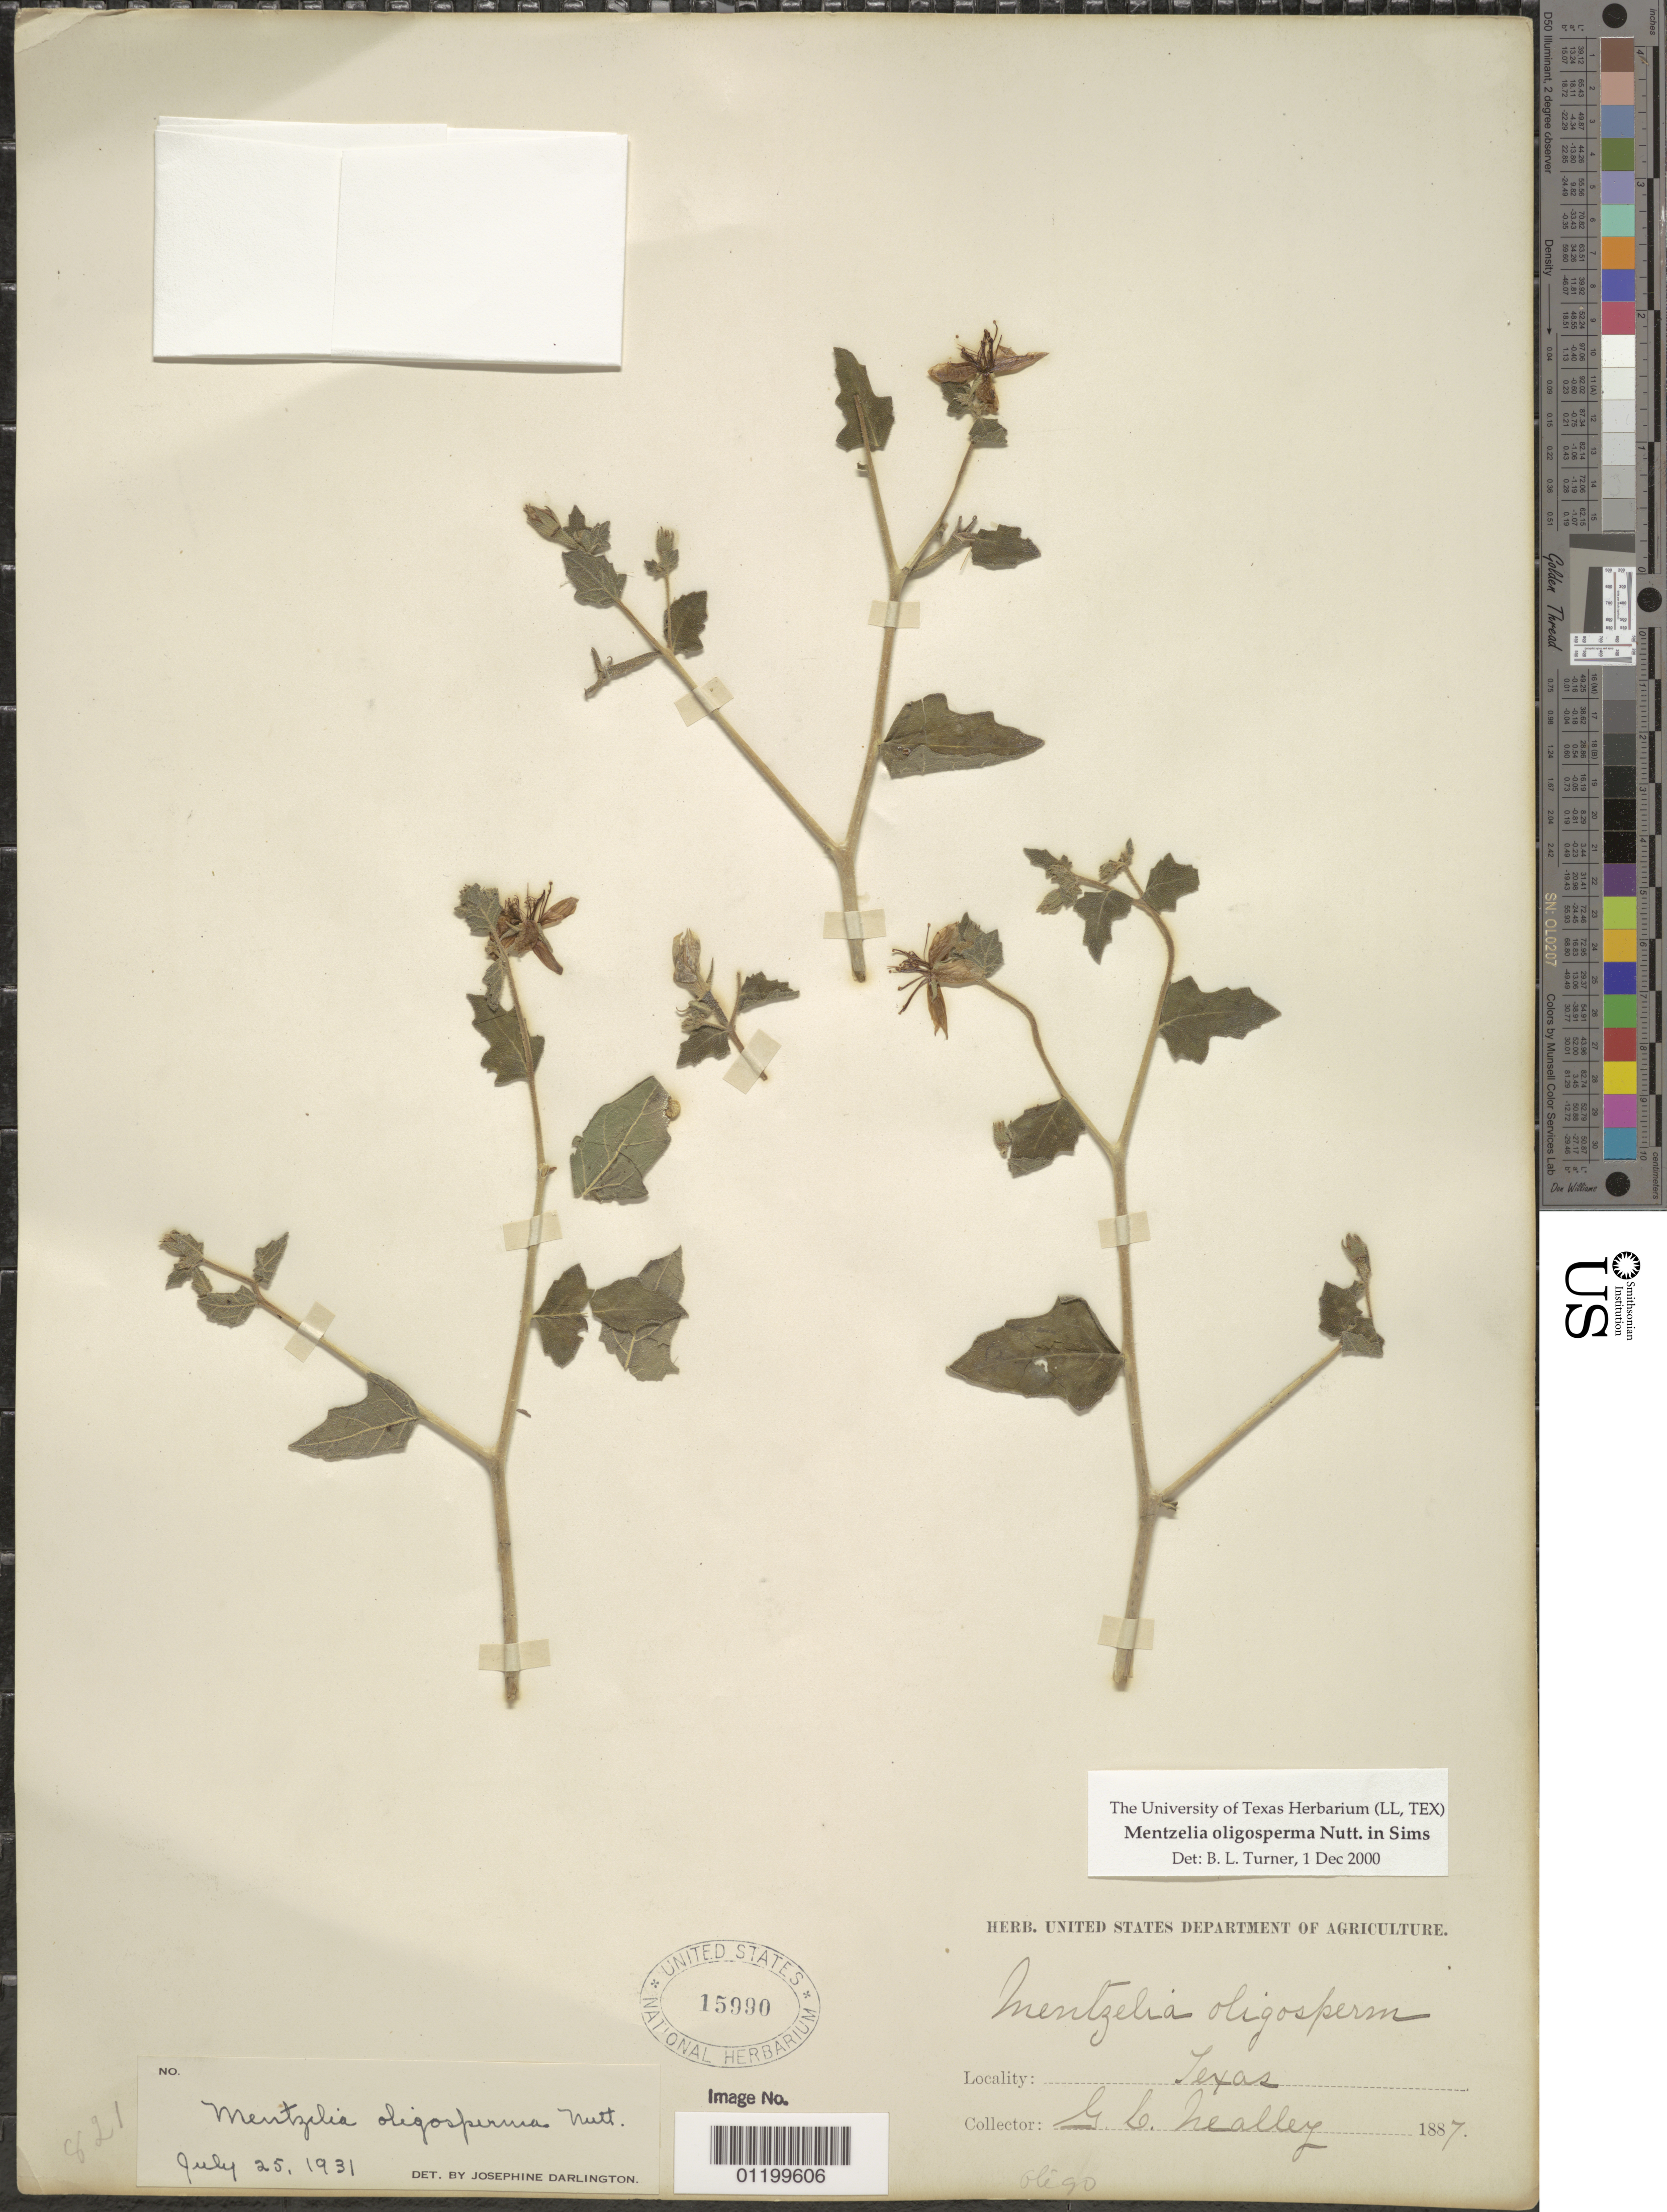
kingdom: Plantae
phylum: Tracheophyta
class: Magnoliopsida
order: Cornales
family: Loasaceae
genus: Mentzelia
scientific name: Mentzelia oligosperma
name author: Nutt. ex Sims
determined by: Turner, B. L.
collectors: G. C. Nealley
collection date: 1887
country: United States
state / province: Texas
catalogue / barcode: US 15990